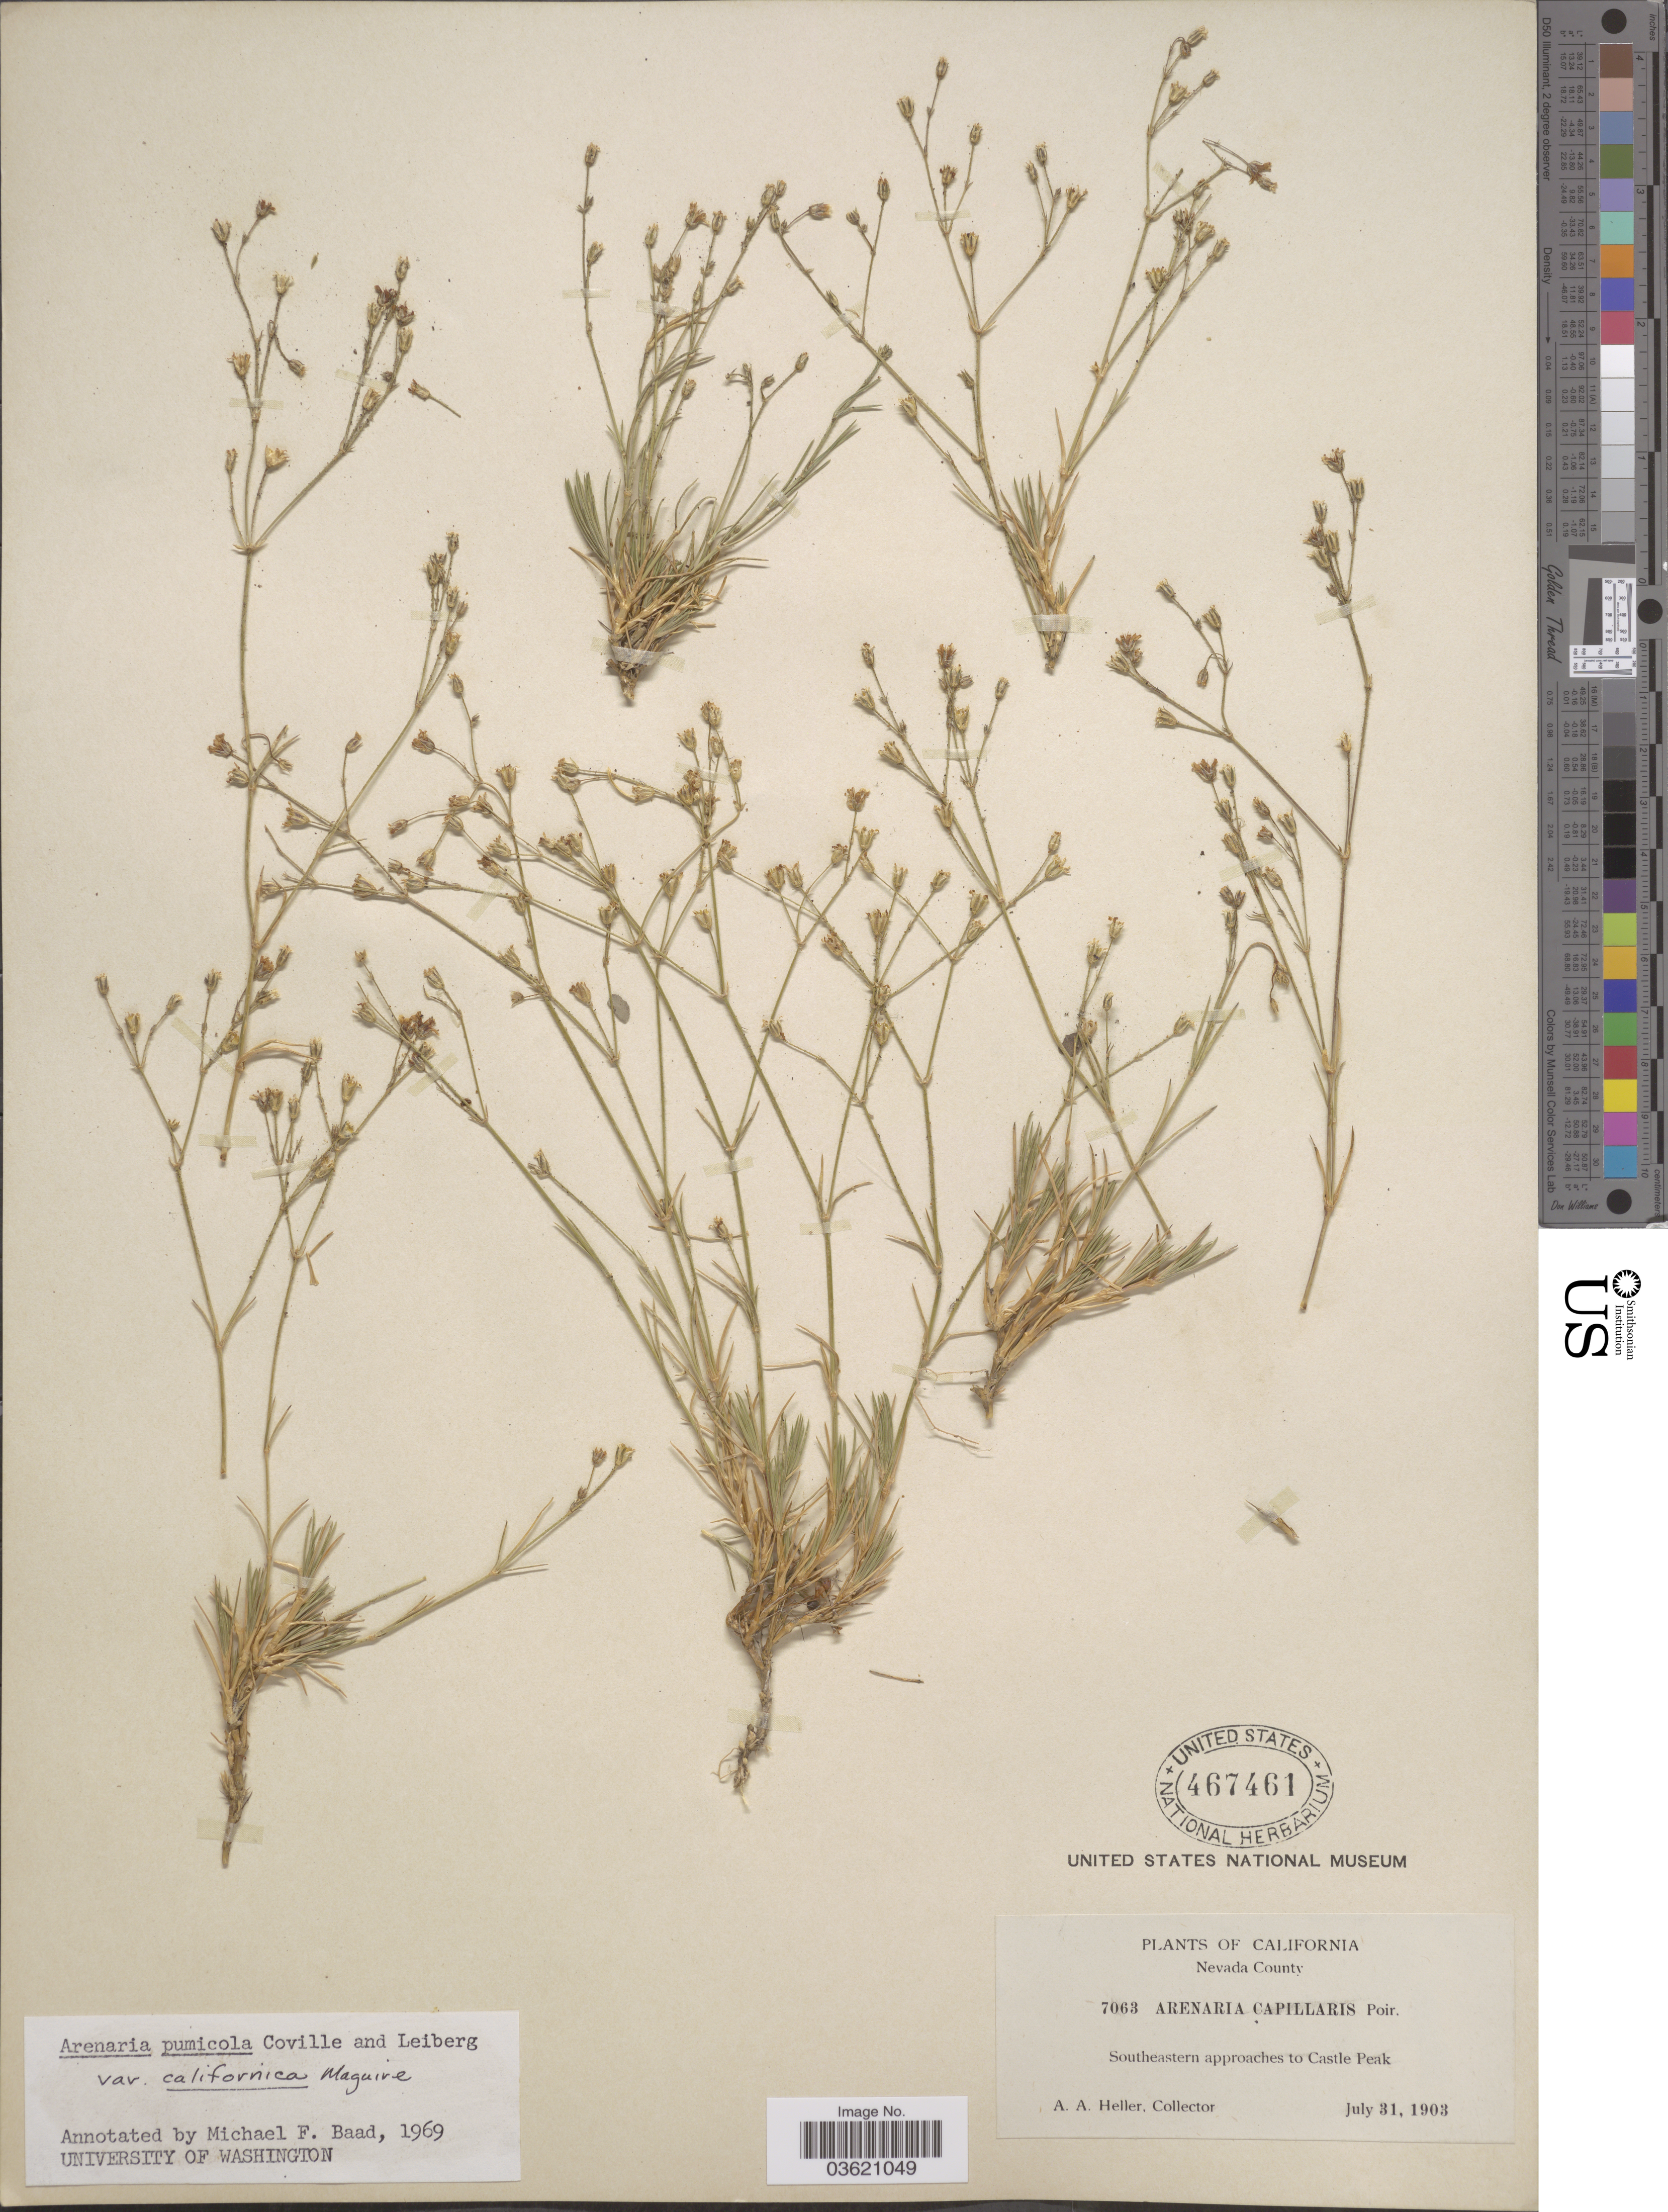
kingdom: Plantae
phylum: Tracheophyta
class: Magnoliopsida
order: Caryophyllales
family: Caryophyllaceae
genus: Eremogone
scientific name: Eremogone aculeata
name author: (S. Watson) Ikonn.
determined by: U.S. National Herbarium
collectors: A. A. Heller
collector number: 7063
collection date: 1903-07-31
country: United States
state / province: California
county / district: Nevada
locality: Nevada County. Southeastern approaches to Castle Peak.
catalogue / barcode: US 467461